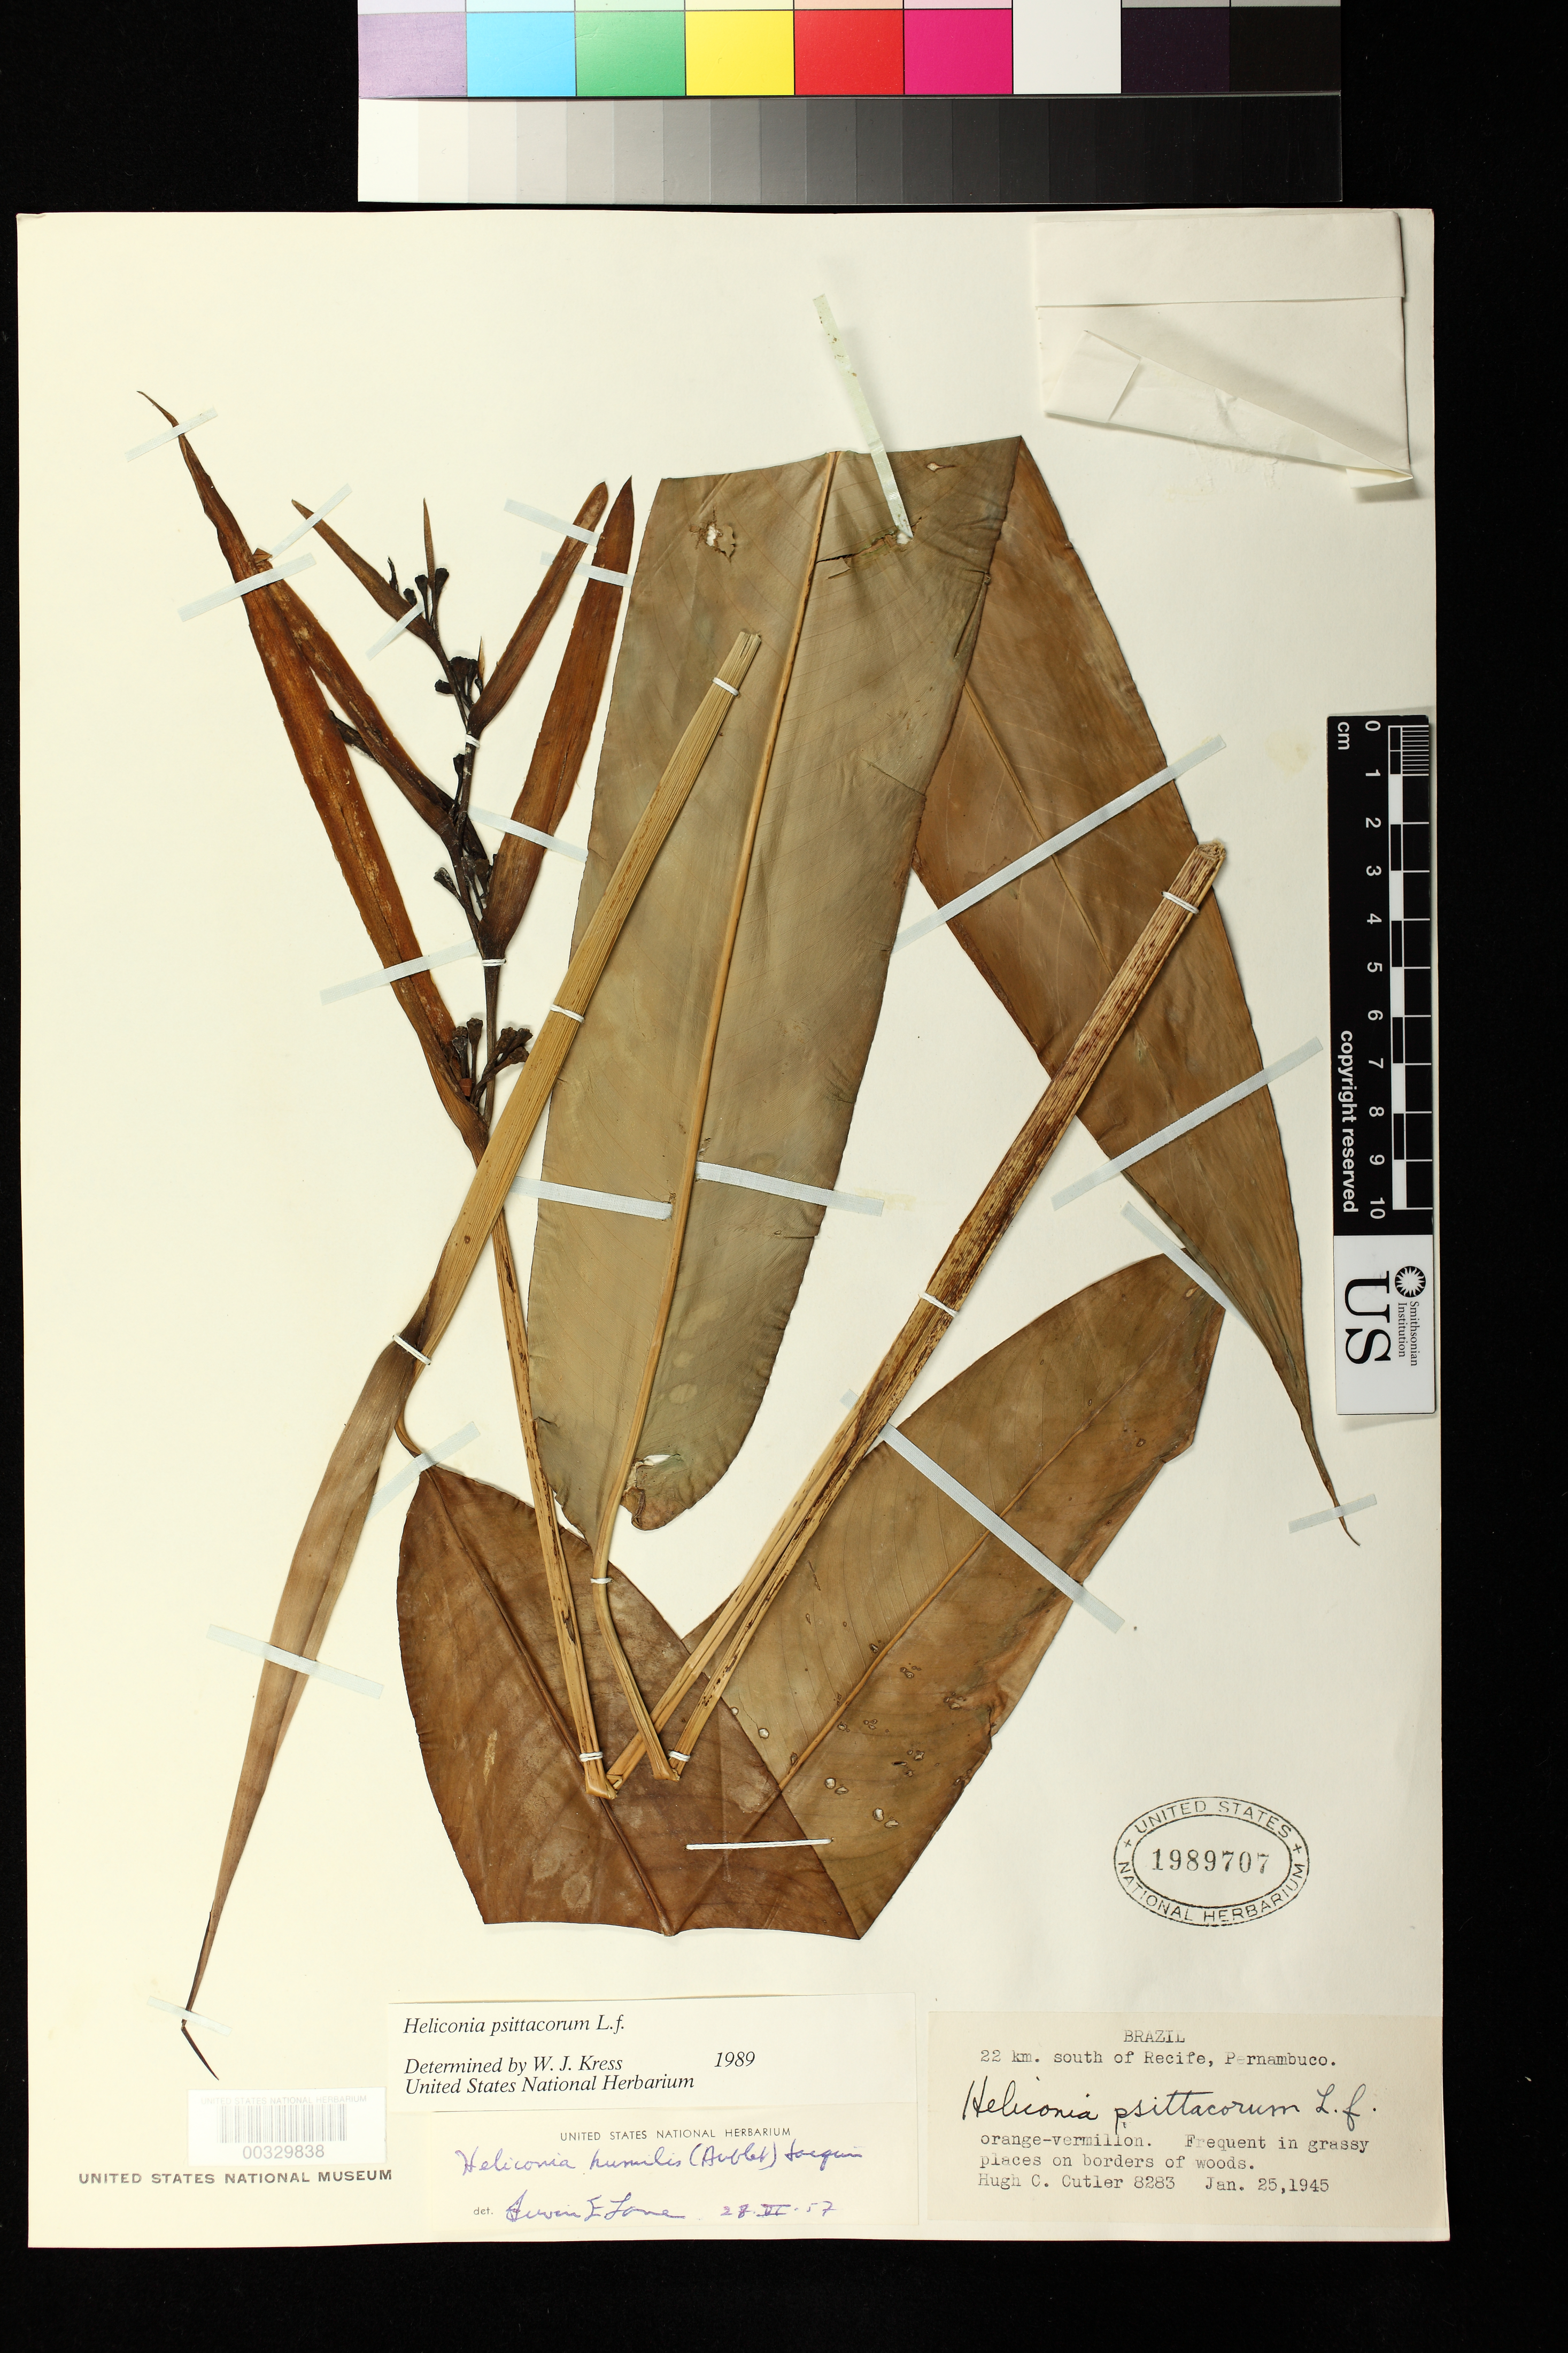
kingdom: Plantae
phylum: Tracheophyta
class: Liliopsida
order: Zingiberales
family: Heliconiaceae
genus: Heliconia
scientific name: Heliconia psittacorum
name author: L. f.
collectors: H. C. Cutler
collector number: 8283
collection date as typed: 25 Jan 1945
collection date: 1945-01-25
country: Brazil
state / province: Pernambuco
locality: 22 km s of recife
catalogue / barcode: US 1989707